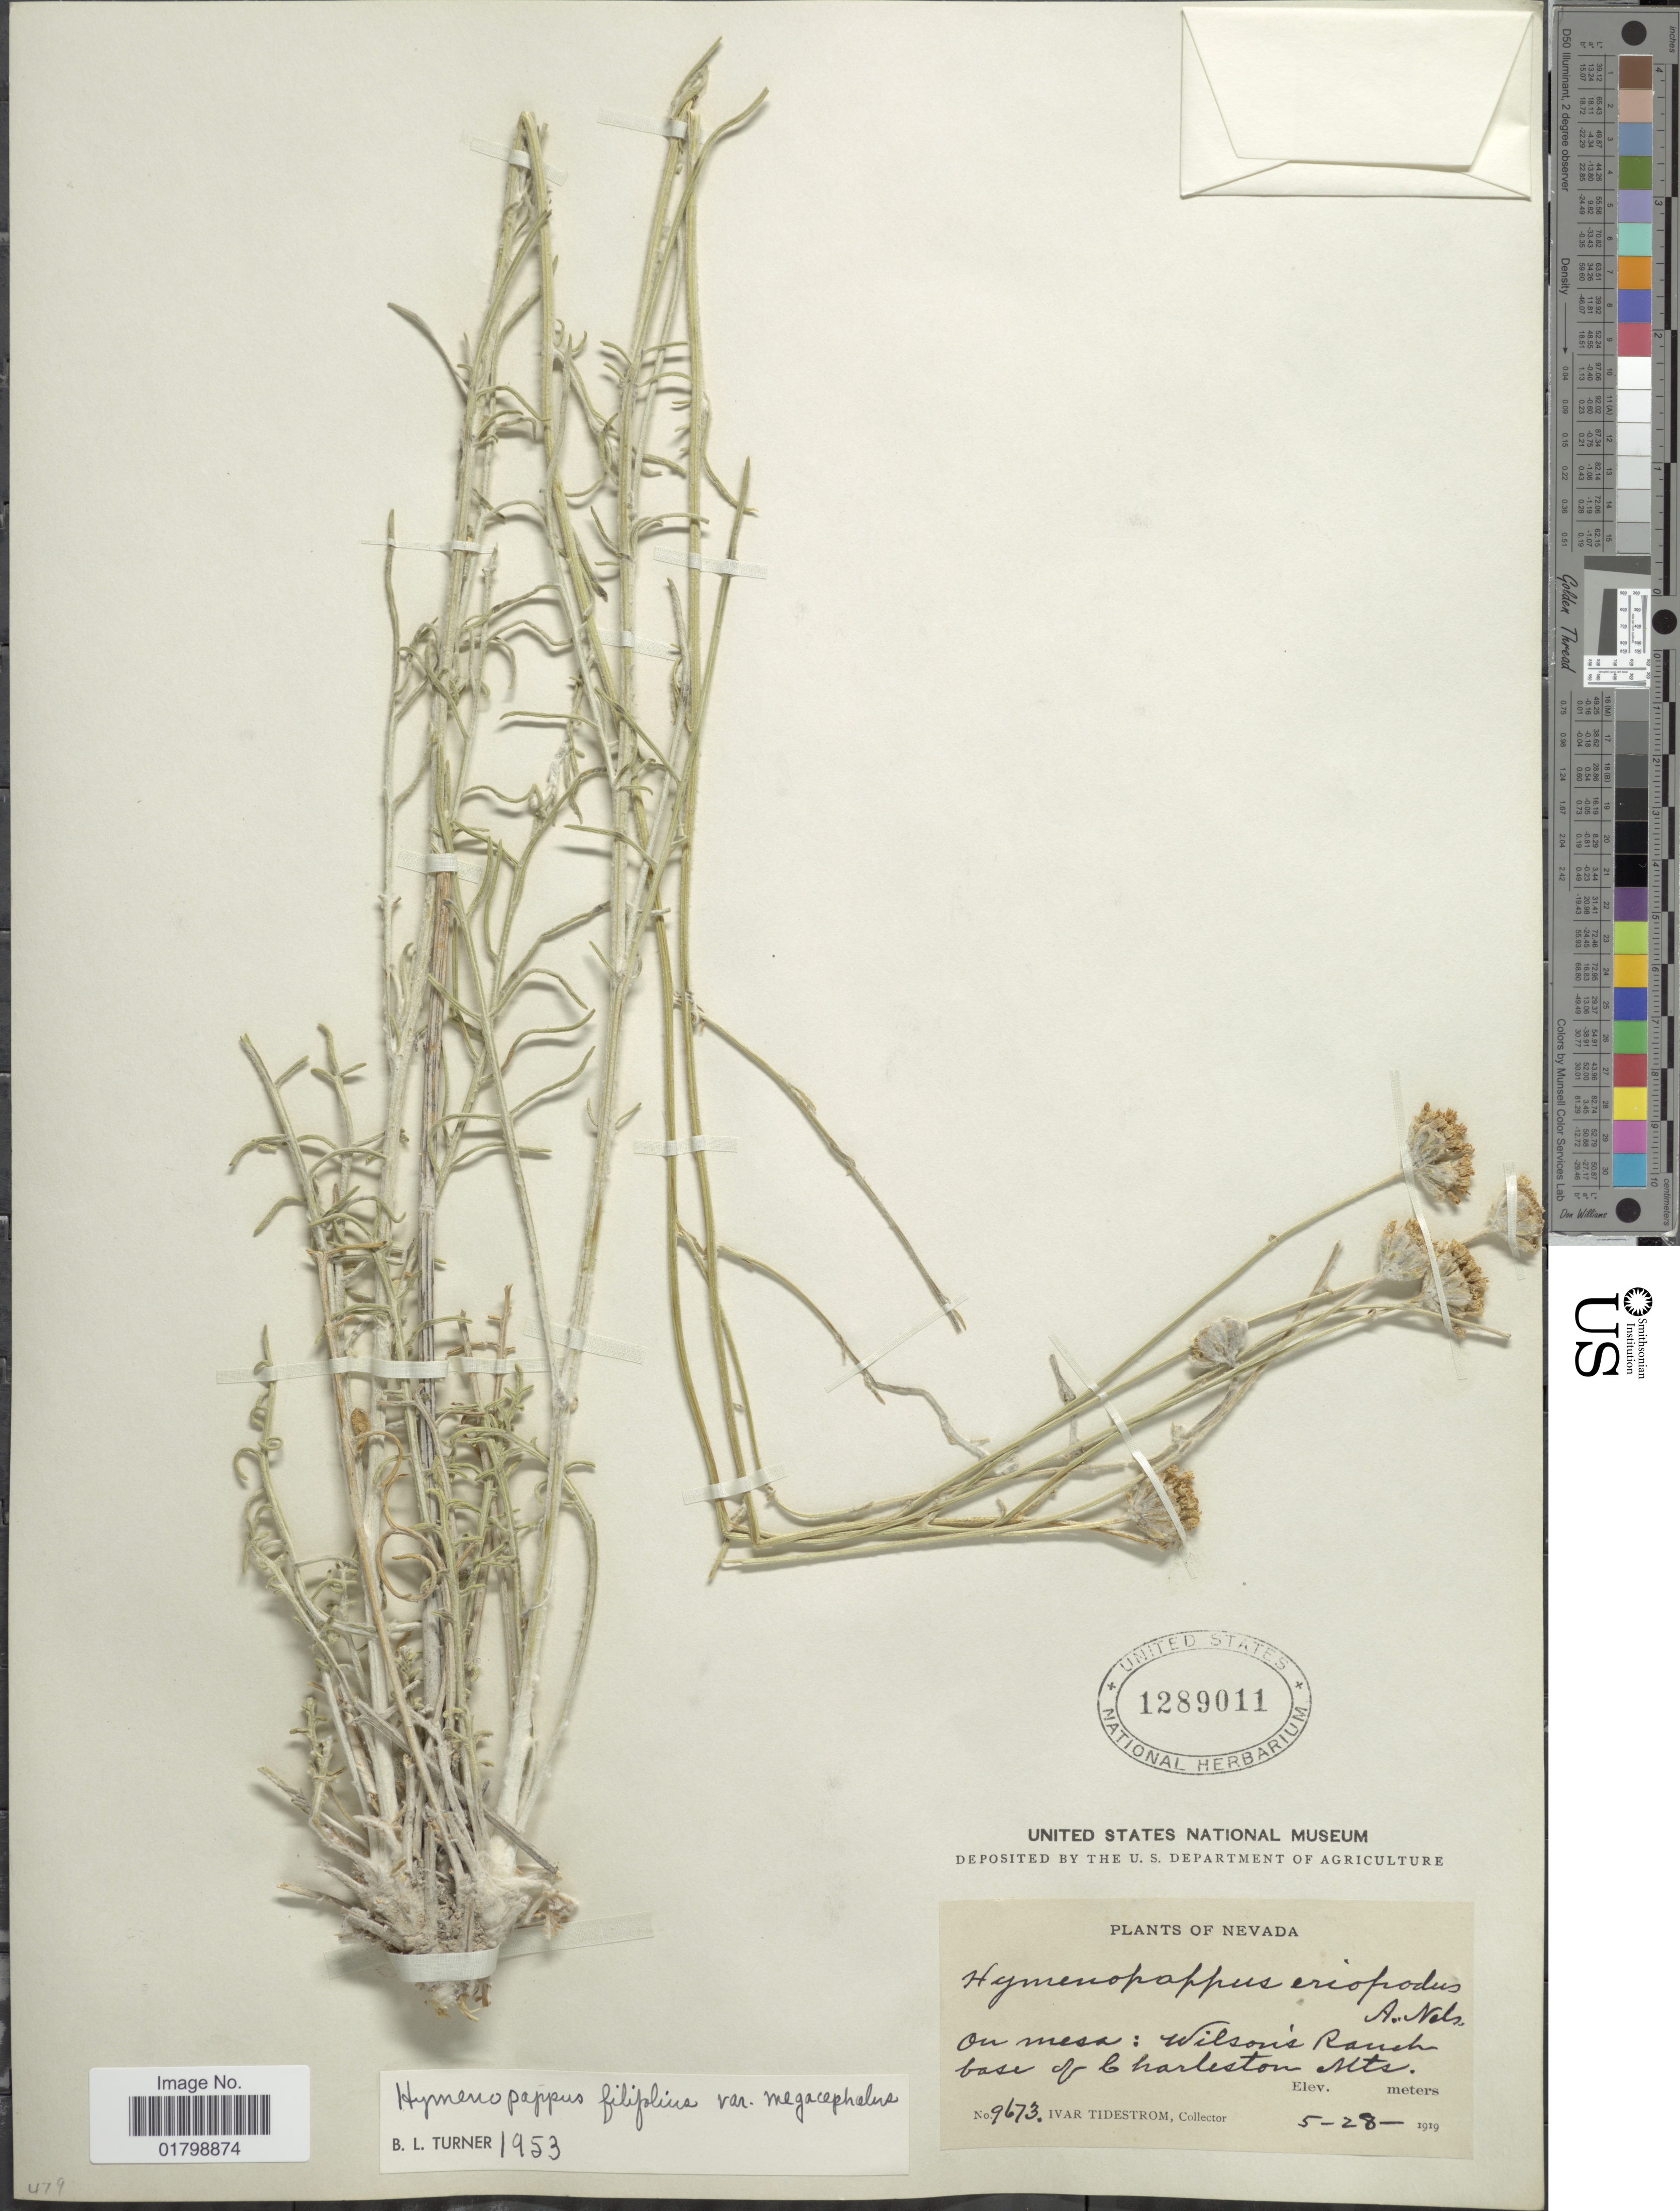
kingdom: Plantae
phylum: Tracheophyta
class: Magnoliopsida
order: Asterales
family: Asteraceae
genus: Hymenopappus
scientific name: Hymenopappus filifolius var. megacephalus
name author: B.L. Turner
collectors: I. F. Tidestrom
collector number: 9673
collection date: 1919-05-28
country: United States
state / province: Nevada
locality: On mesa: Wilsons Ranch base of Charleston Mts.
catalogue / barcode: US 1289011